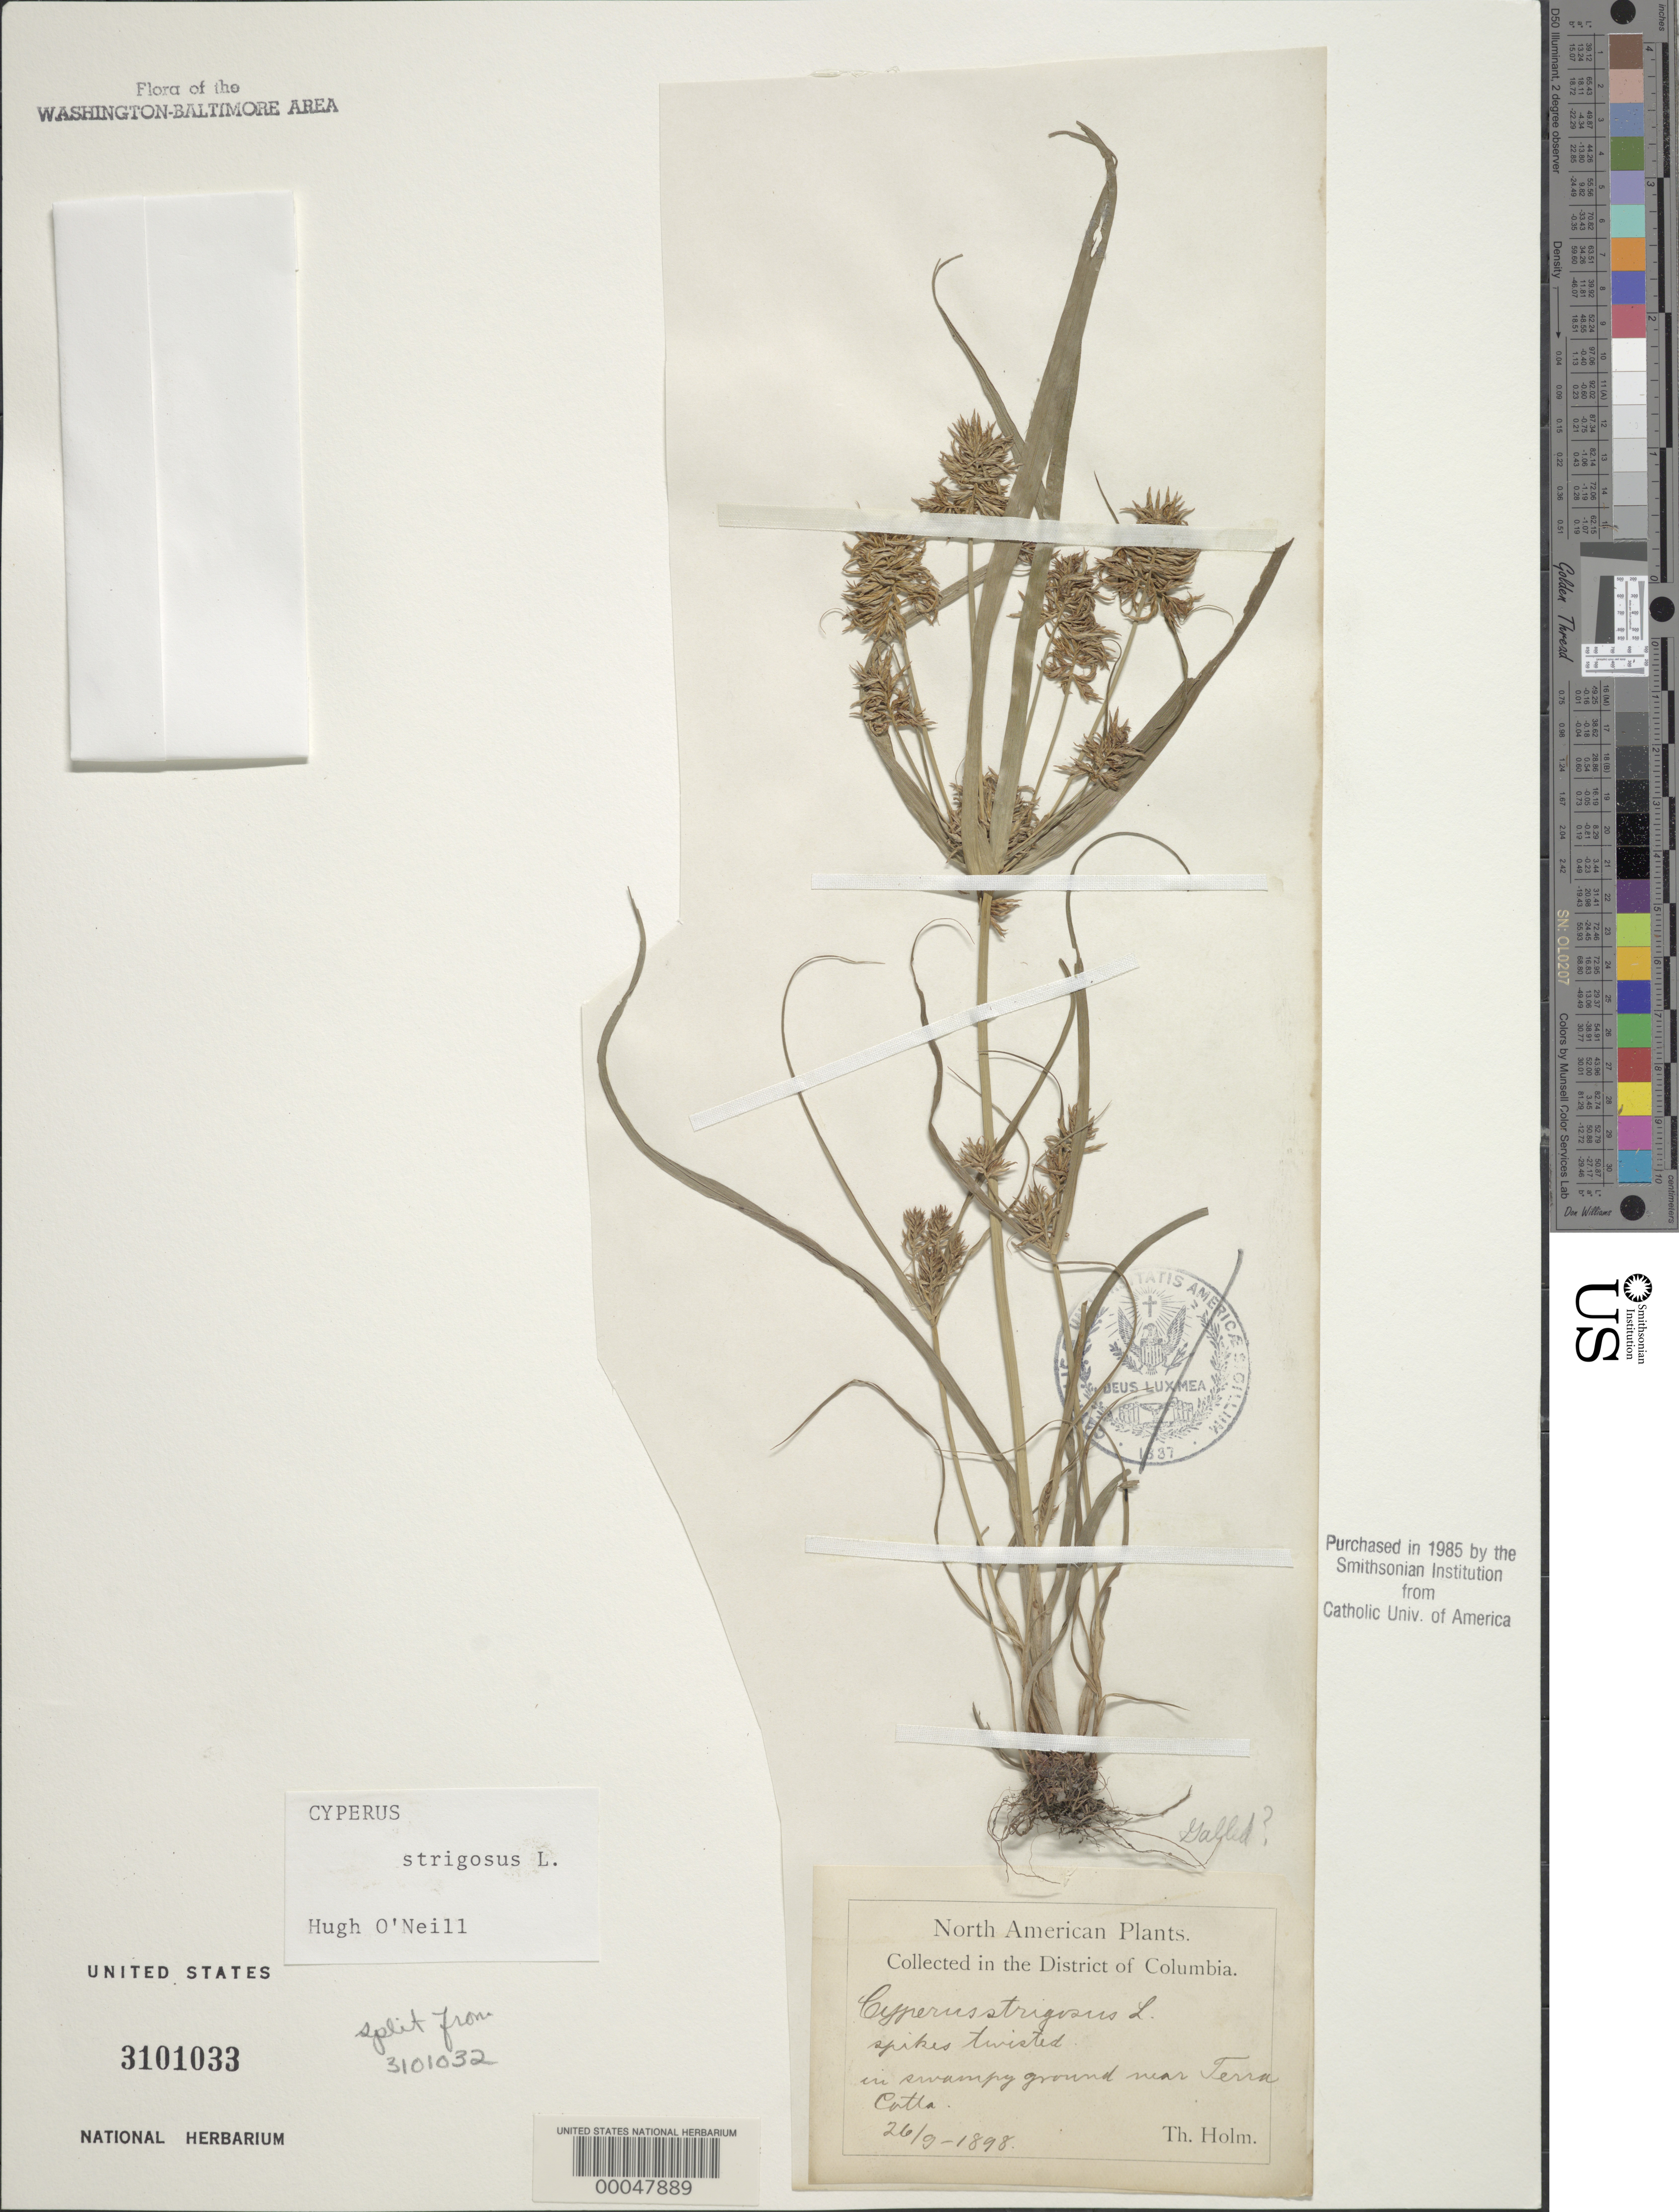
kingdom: Plantae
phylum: Tracheophyta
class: Liliopsida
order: Poales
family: Cyperaceae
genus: Cyperus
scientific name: Cyperus strigosus L.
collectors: T. Holm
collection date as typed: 26 Sep 1898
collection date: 1898-09-26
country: United States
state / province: District of Columbia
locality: Near Terra Cotta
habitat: In swampy ground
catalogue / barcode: US 3101033